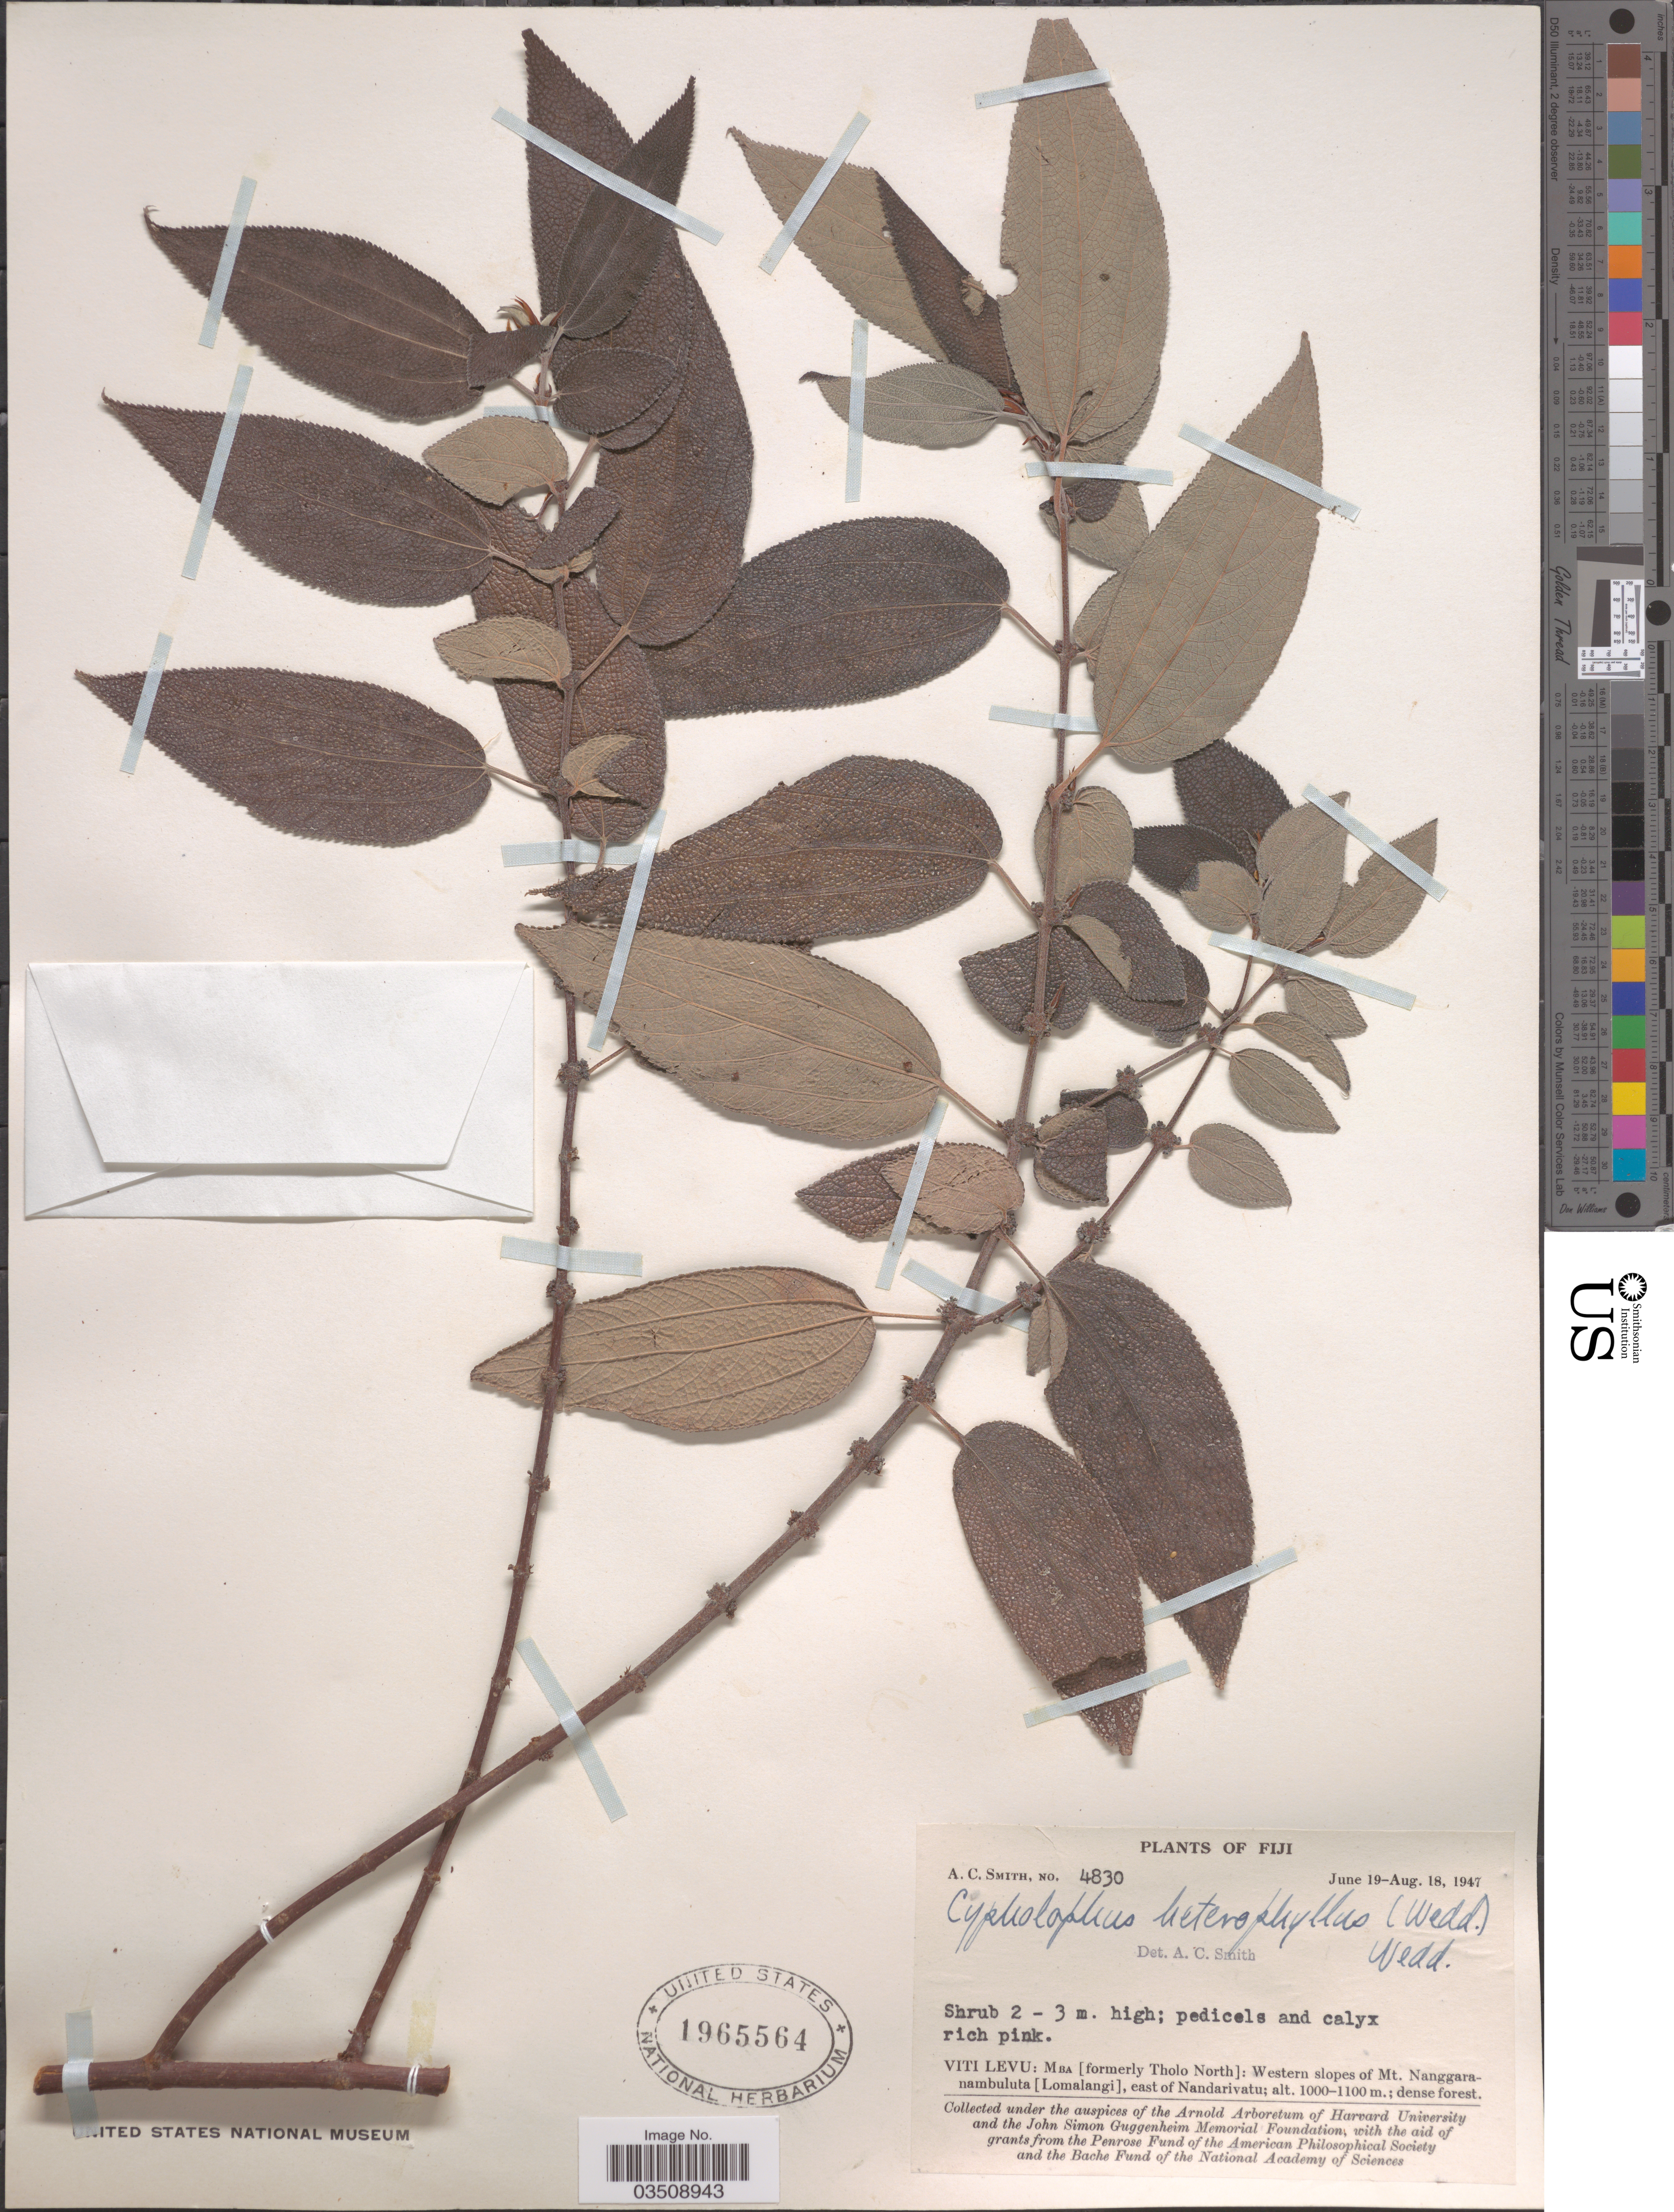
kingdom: Plantae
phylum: Tracheophyta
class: Magnoliopsida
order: Rosales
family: Urticaceae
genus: Cypholophus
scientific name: Cypholophus heterophyllus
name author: Wedd.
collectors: A. C. Smith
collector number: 4830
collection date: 1947-06-19/1947-08-18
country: Fiji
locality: Viti Levu: Mba [formerly Tholo North]: Western slopes of Mt. Nanggaranambuluta [Lomalangi], east of Nandarivatu.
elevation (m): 1000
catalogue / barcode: US 1965564